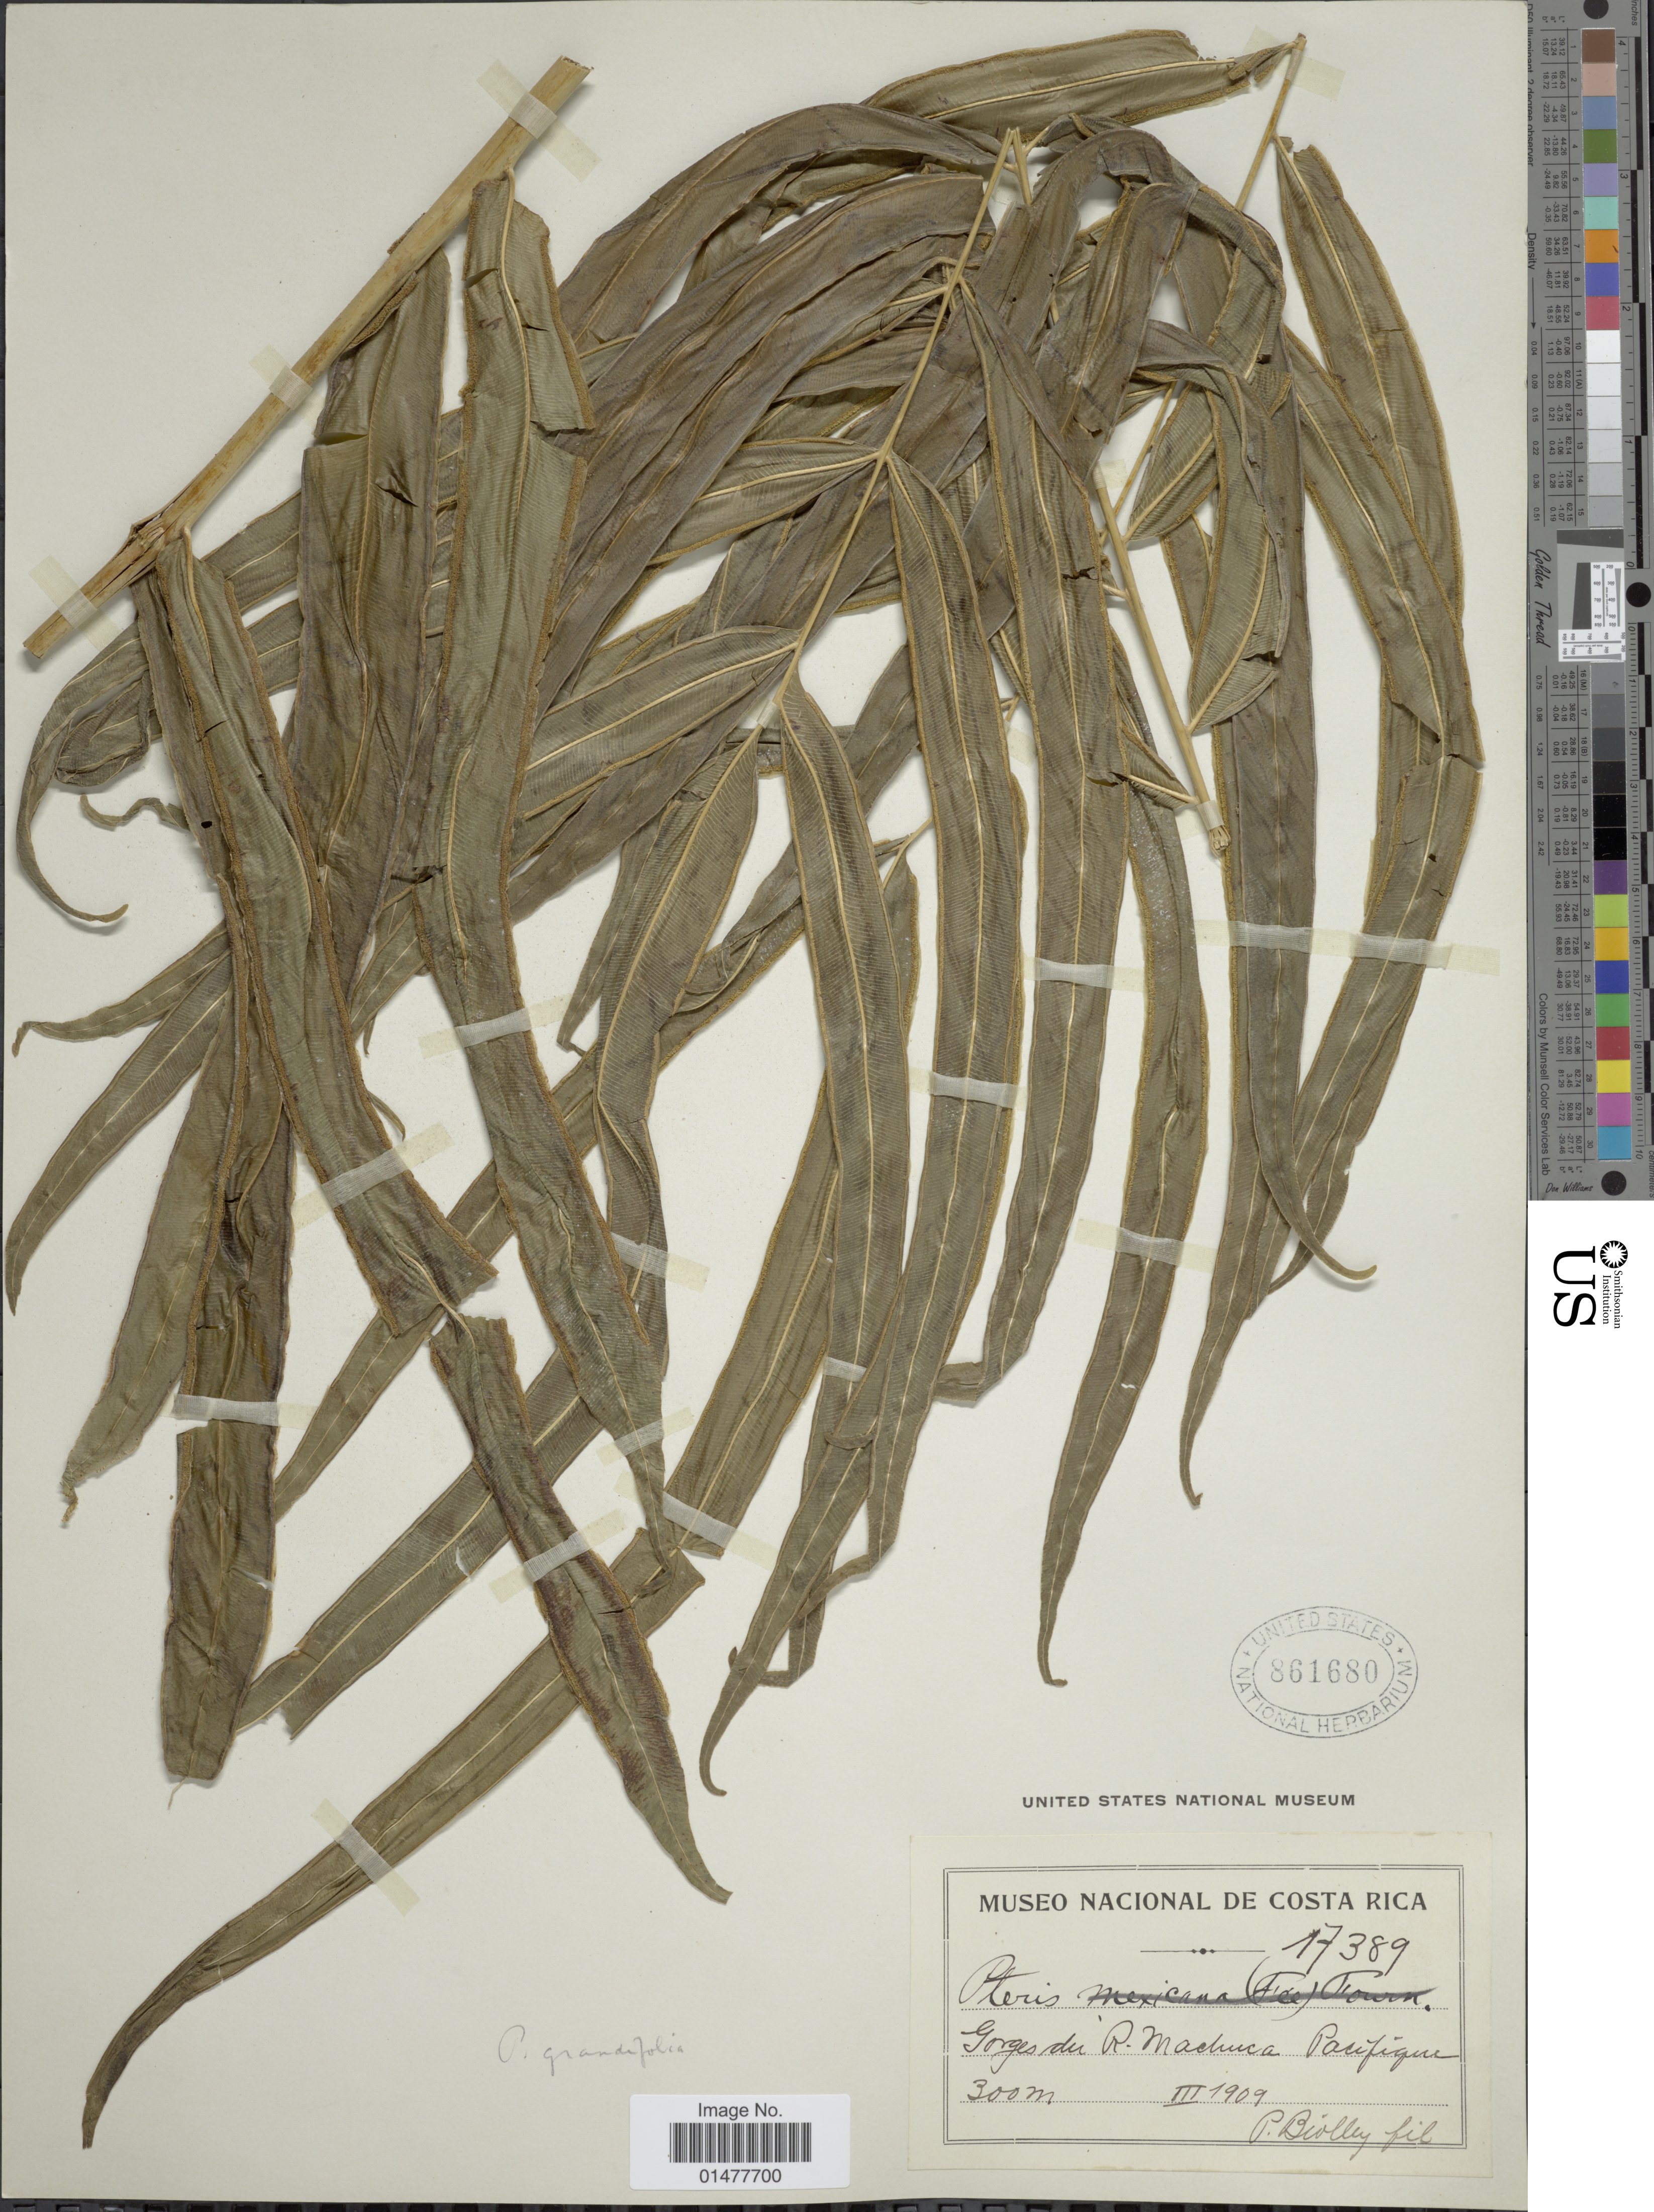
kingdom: Plantae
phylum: Tracheophyta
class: Polypodiopsida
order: Polypodiales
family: Pteridaceae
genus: Pteris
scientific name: Pteris grandifolia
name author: L.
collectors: P. Biolley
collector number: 17389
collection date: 1909-03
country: Costa Rica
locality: Gorges du R. Machuca Pacifique.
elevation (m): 300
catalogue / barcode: US 861680